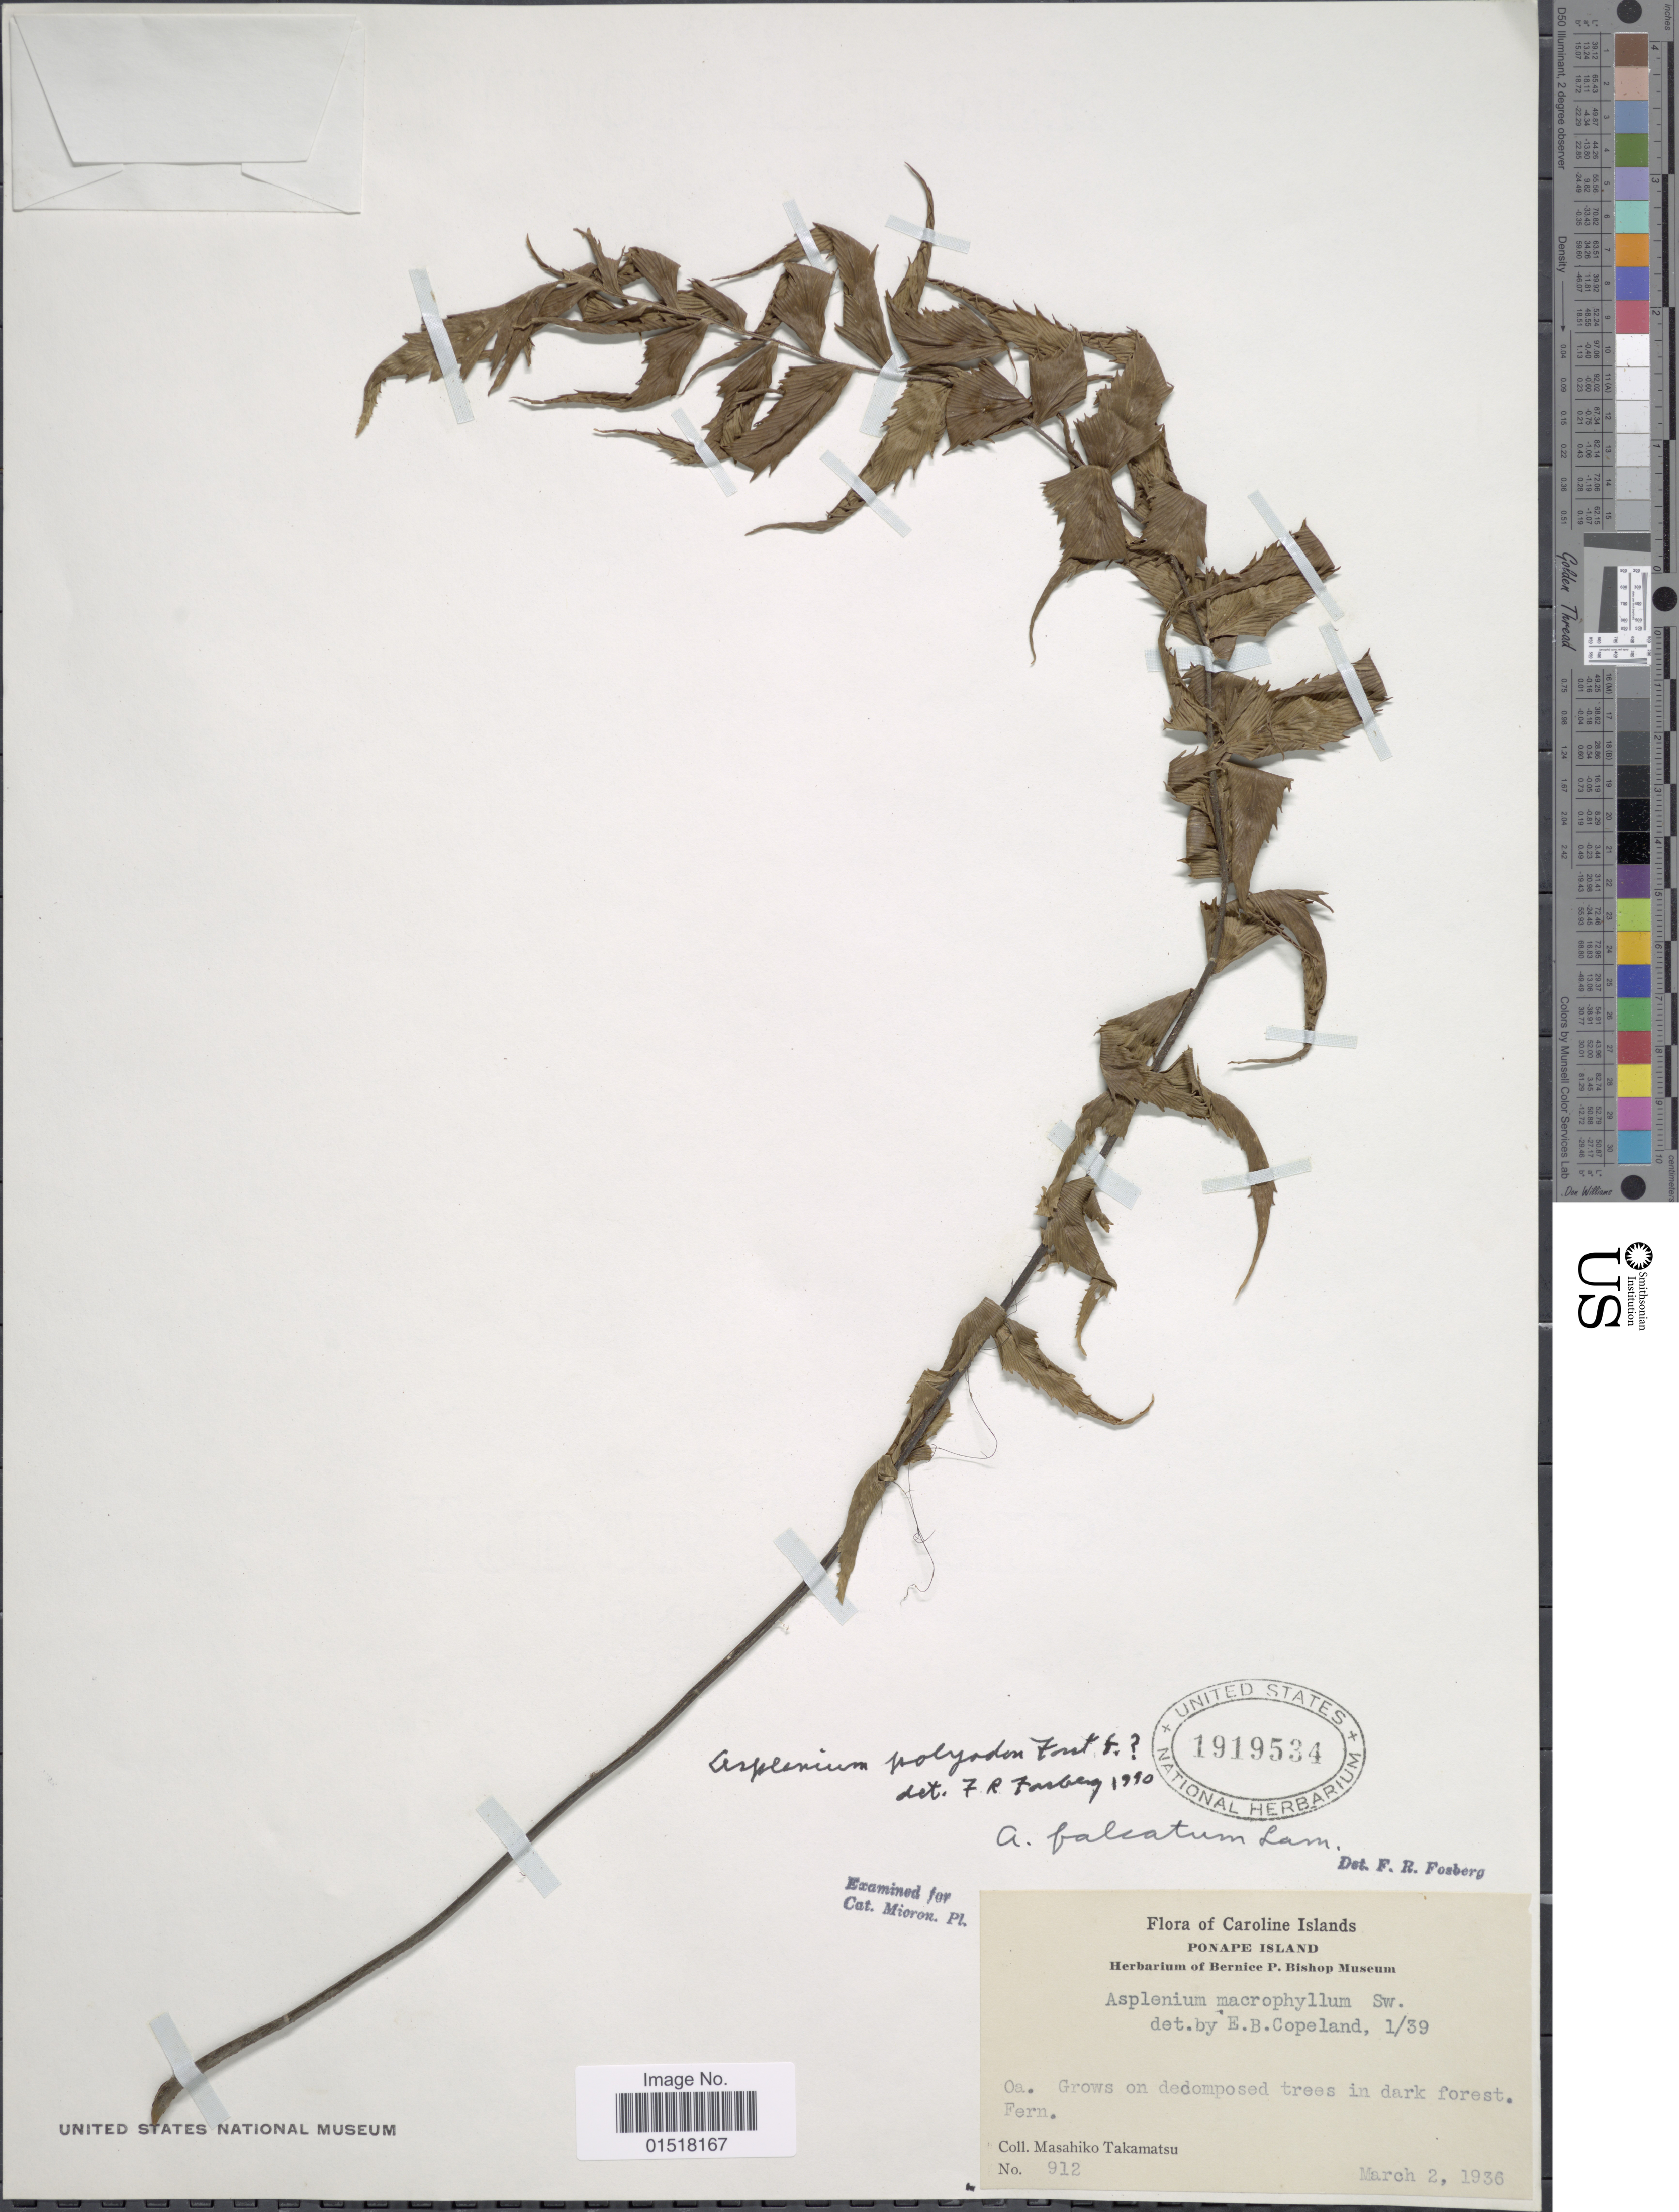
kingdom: Plantae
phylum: Tracheophyta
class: Polypodiopsida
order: Polypodiales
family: Aspleniaceae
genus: Asplenium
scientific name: Asplenium polyodon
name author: G. Forst.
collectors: M. Takamatsu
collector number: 912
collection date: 1936-03-02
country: Micronesia, Federated States of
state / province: Pohnpei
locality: Caroline Islands. Ponape Island. Oa.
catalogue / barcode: US 1919534